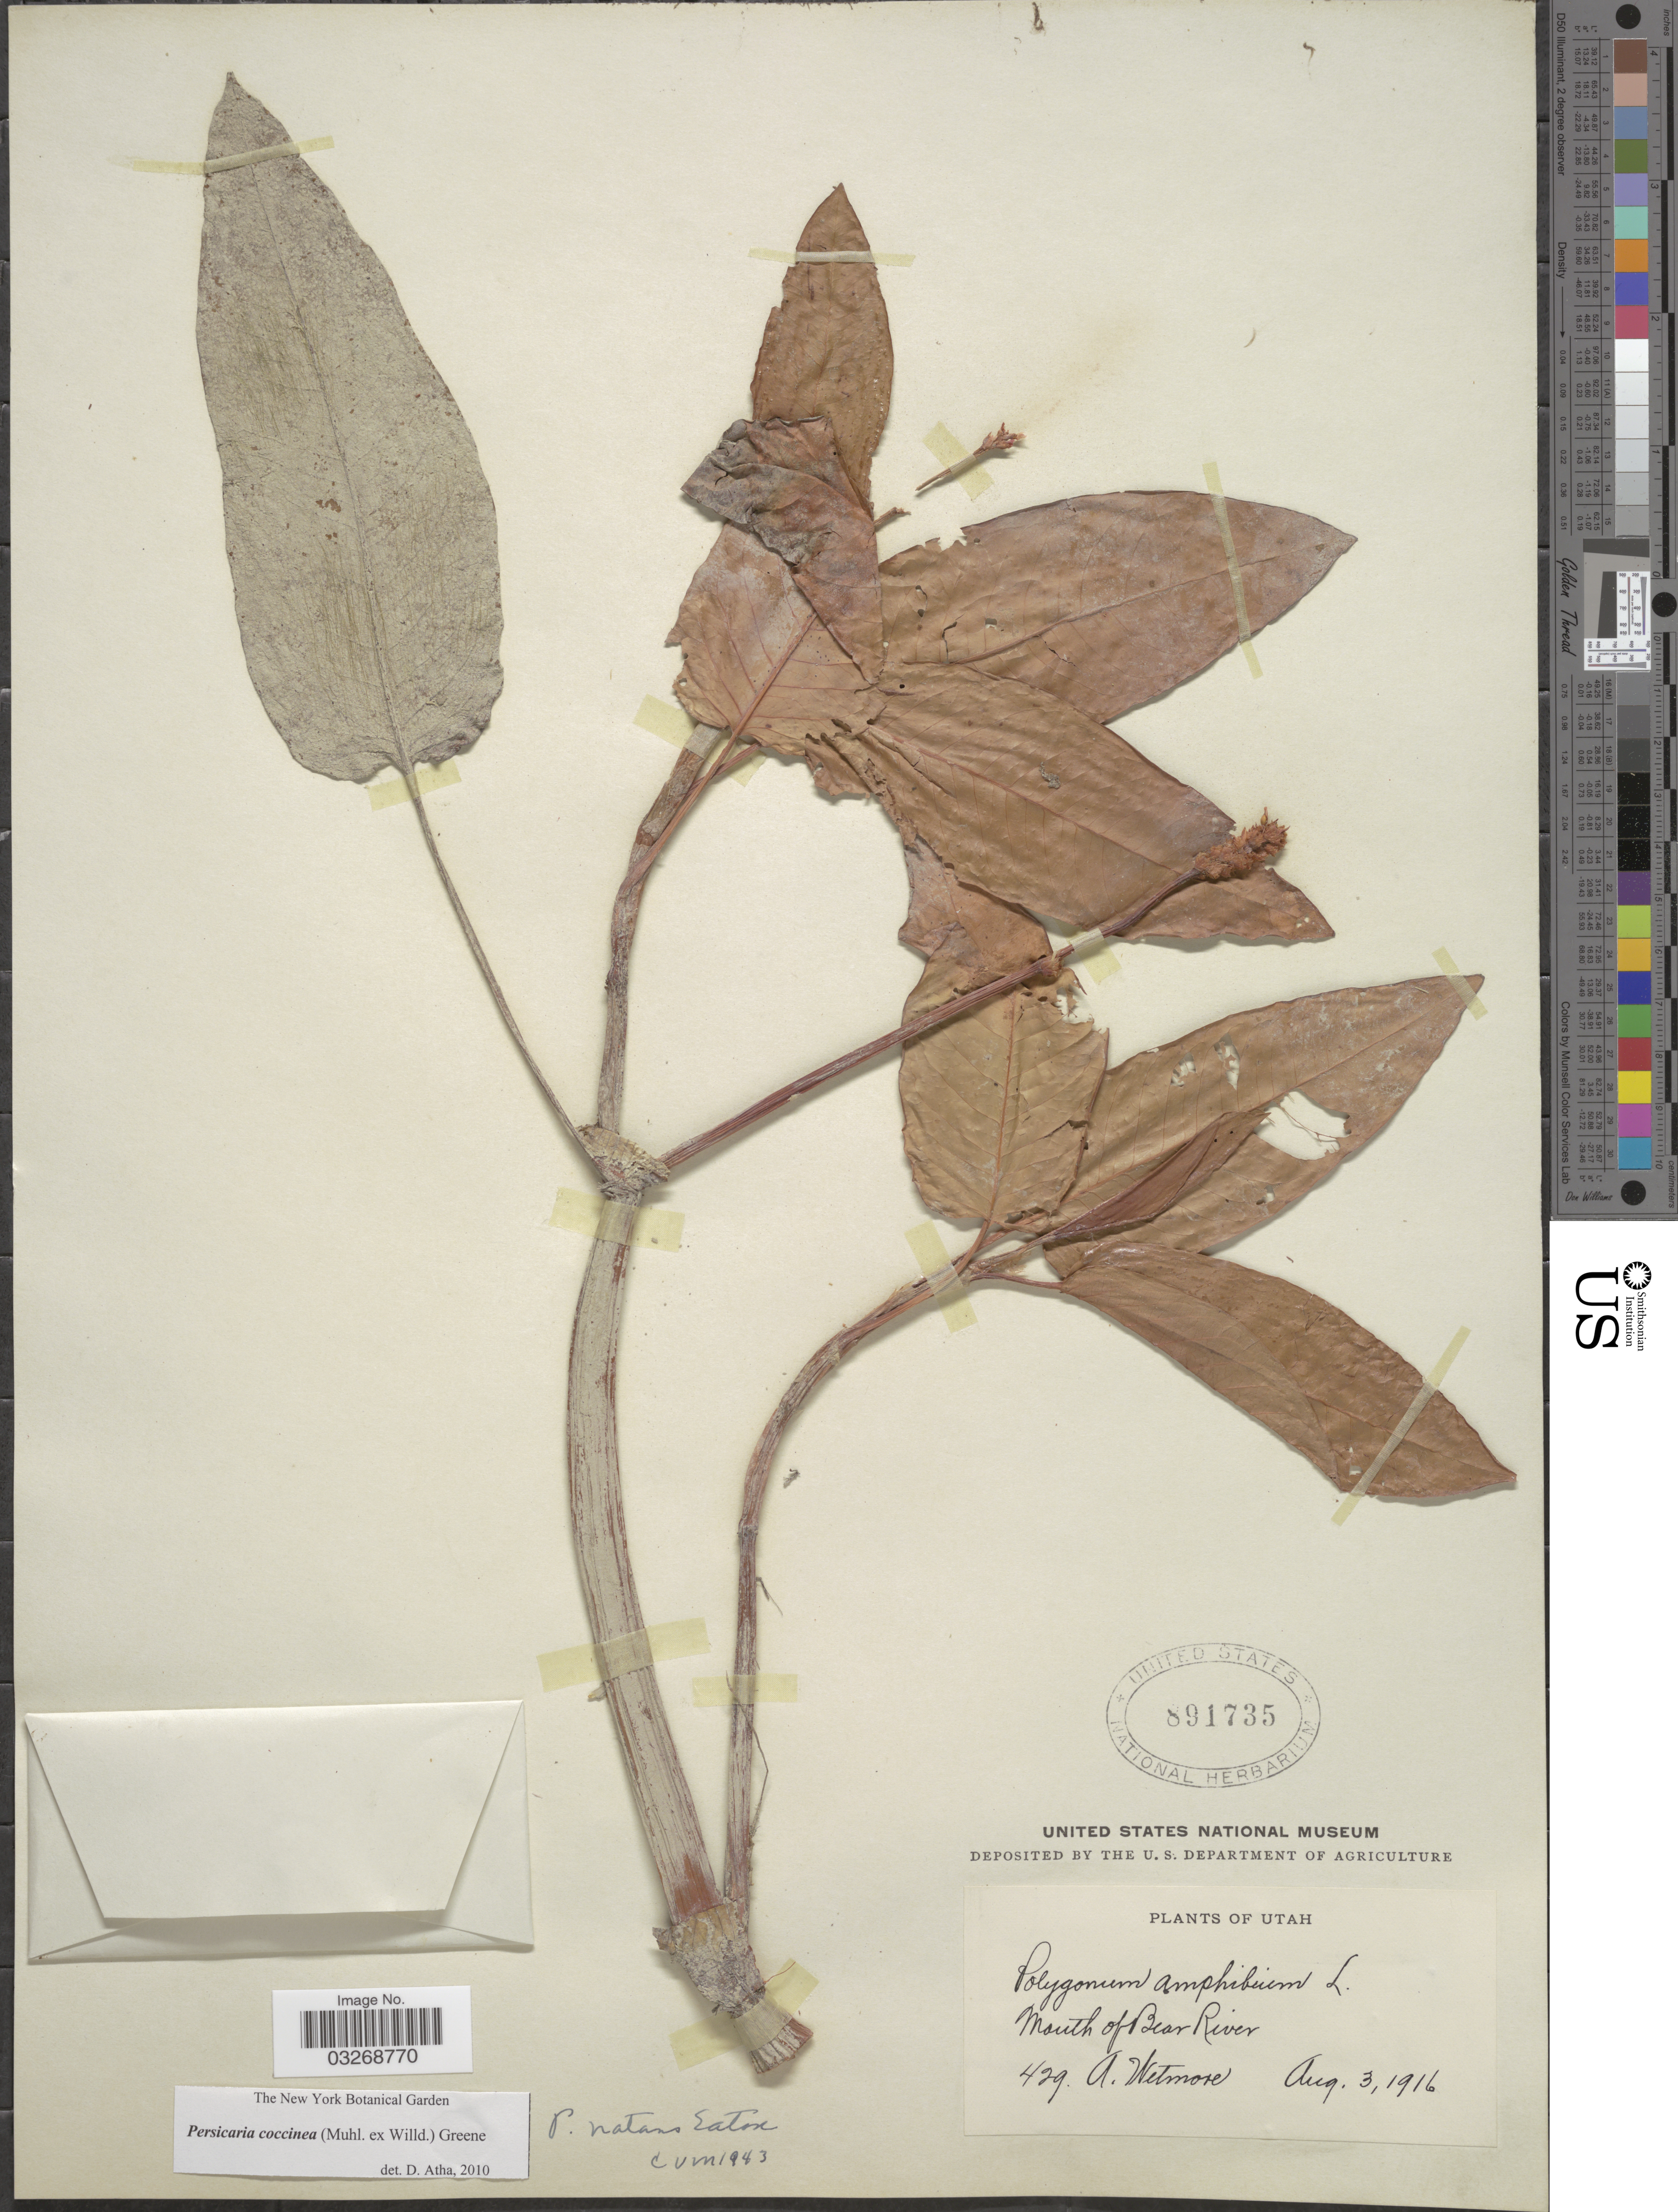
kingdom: Plantae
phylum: Tracheophyta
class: Magnoliopsida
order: Caryophyllales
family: Polygonaceae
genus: Persicaria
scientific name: Persicaria coccinea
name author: (Muhl. ex Willd.) Greene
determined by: Atha, D. E.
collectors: A. Wetmore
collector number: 429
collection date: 1916-08-03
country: United States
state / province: Utah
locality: Mouth of Bear River.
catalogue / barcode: US 891735